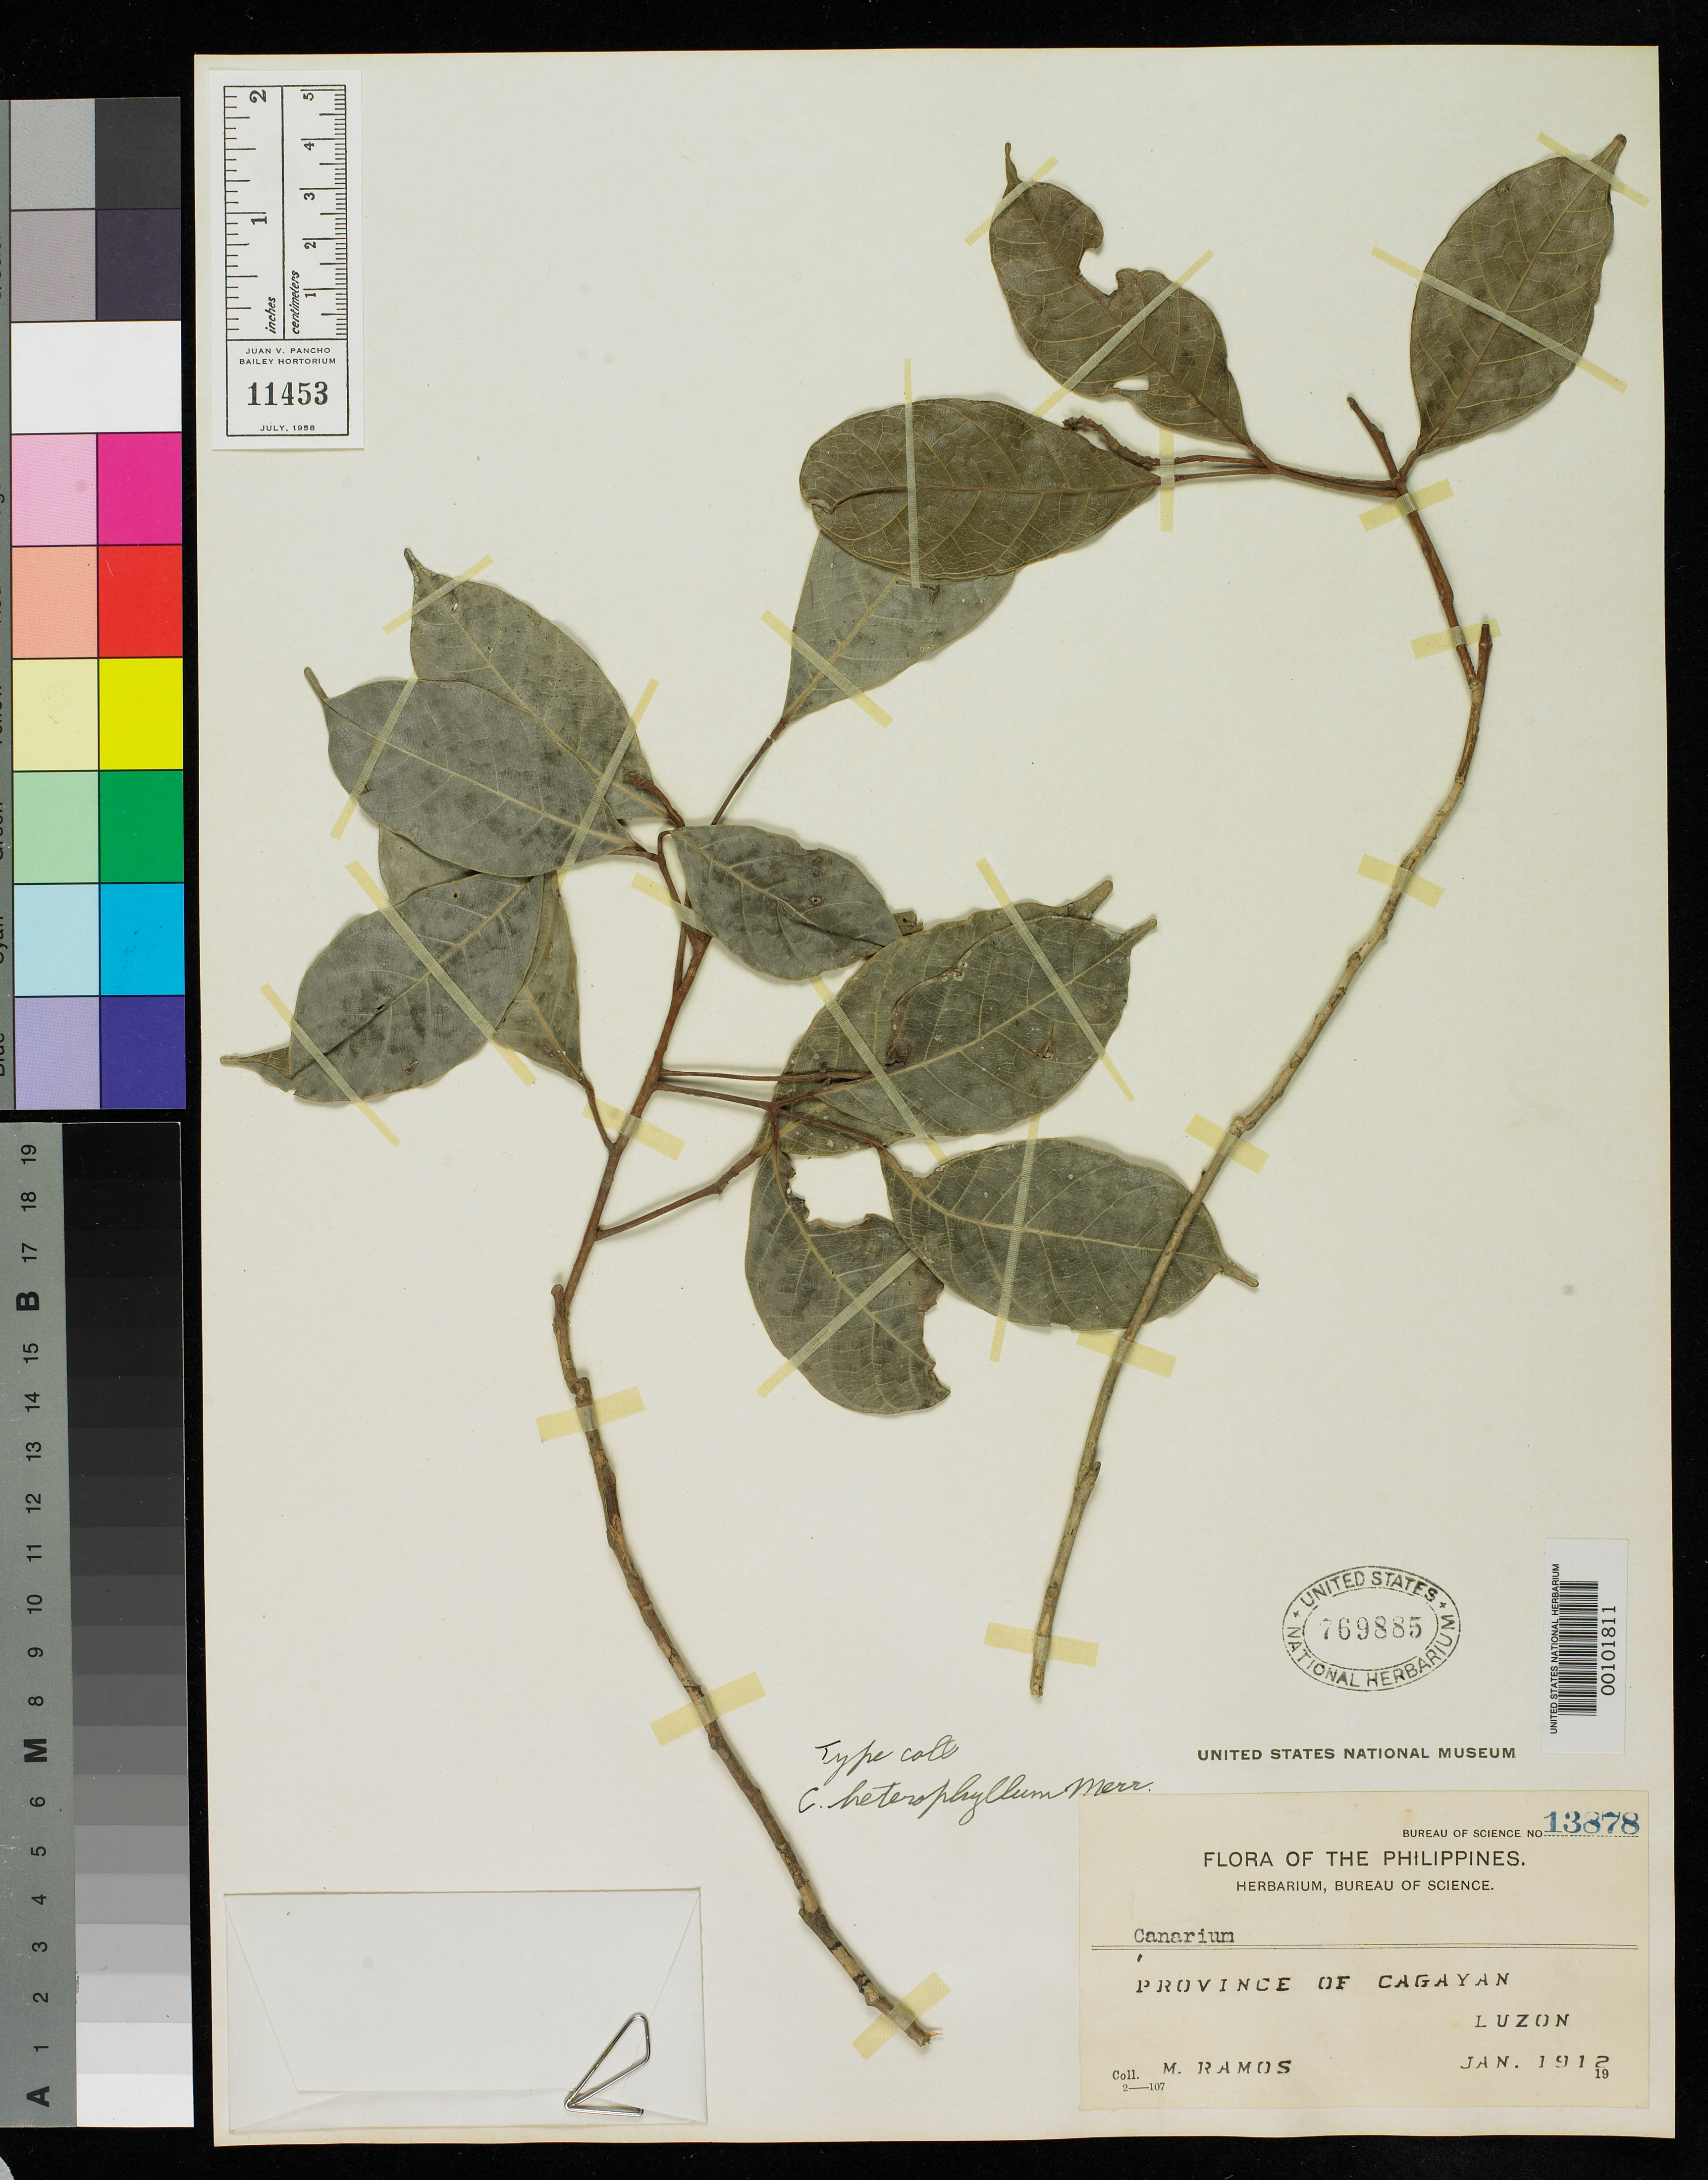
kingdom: Plantae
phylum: Tracheophyta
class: Magnoliopsida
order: Sapindales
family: Burseraceae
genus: Canarium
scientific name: Canarium heterophyllum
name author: Merr.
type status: Type Collection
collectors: M. Ramos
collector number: Bur. Sci. 13878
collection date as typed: Jan 1912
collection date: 1912-01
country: Philippines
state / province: Cagayan Valley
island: Luzon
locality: Cagayan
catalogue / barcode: US 769885